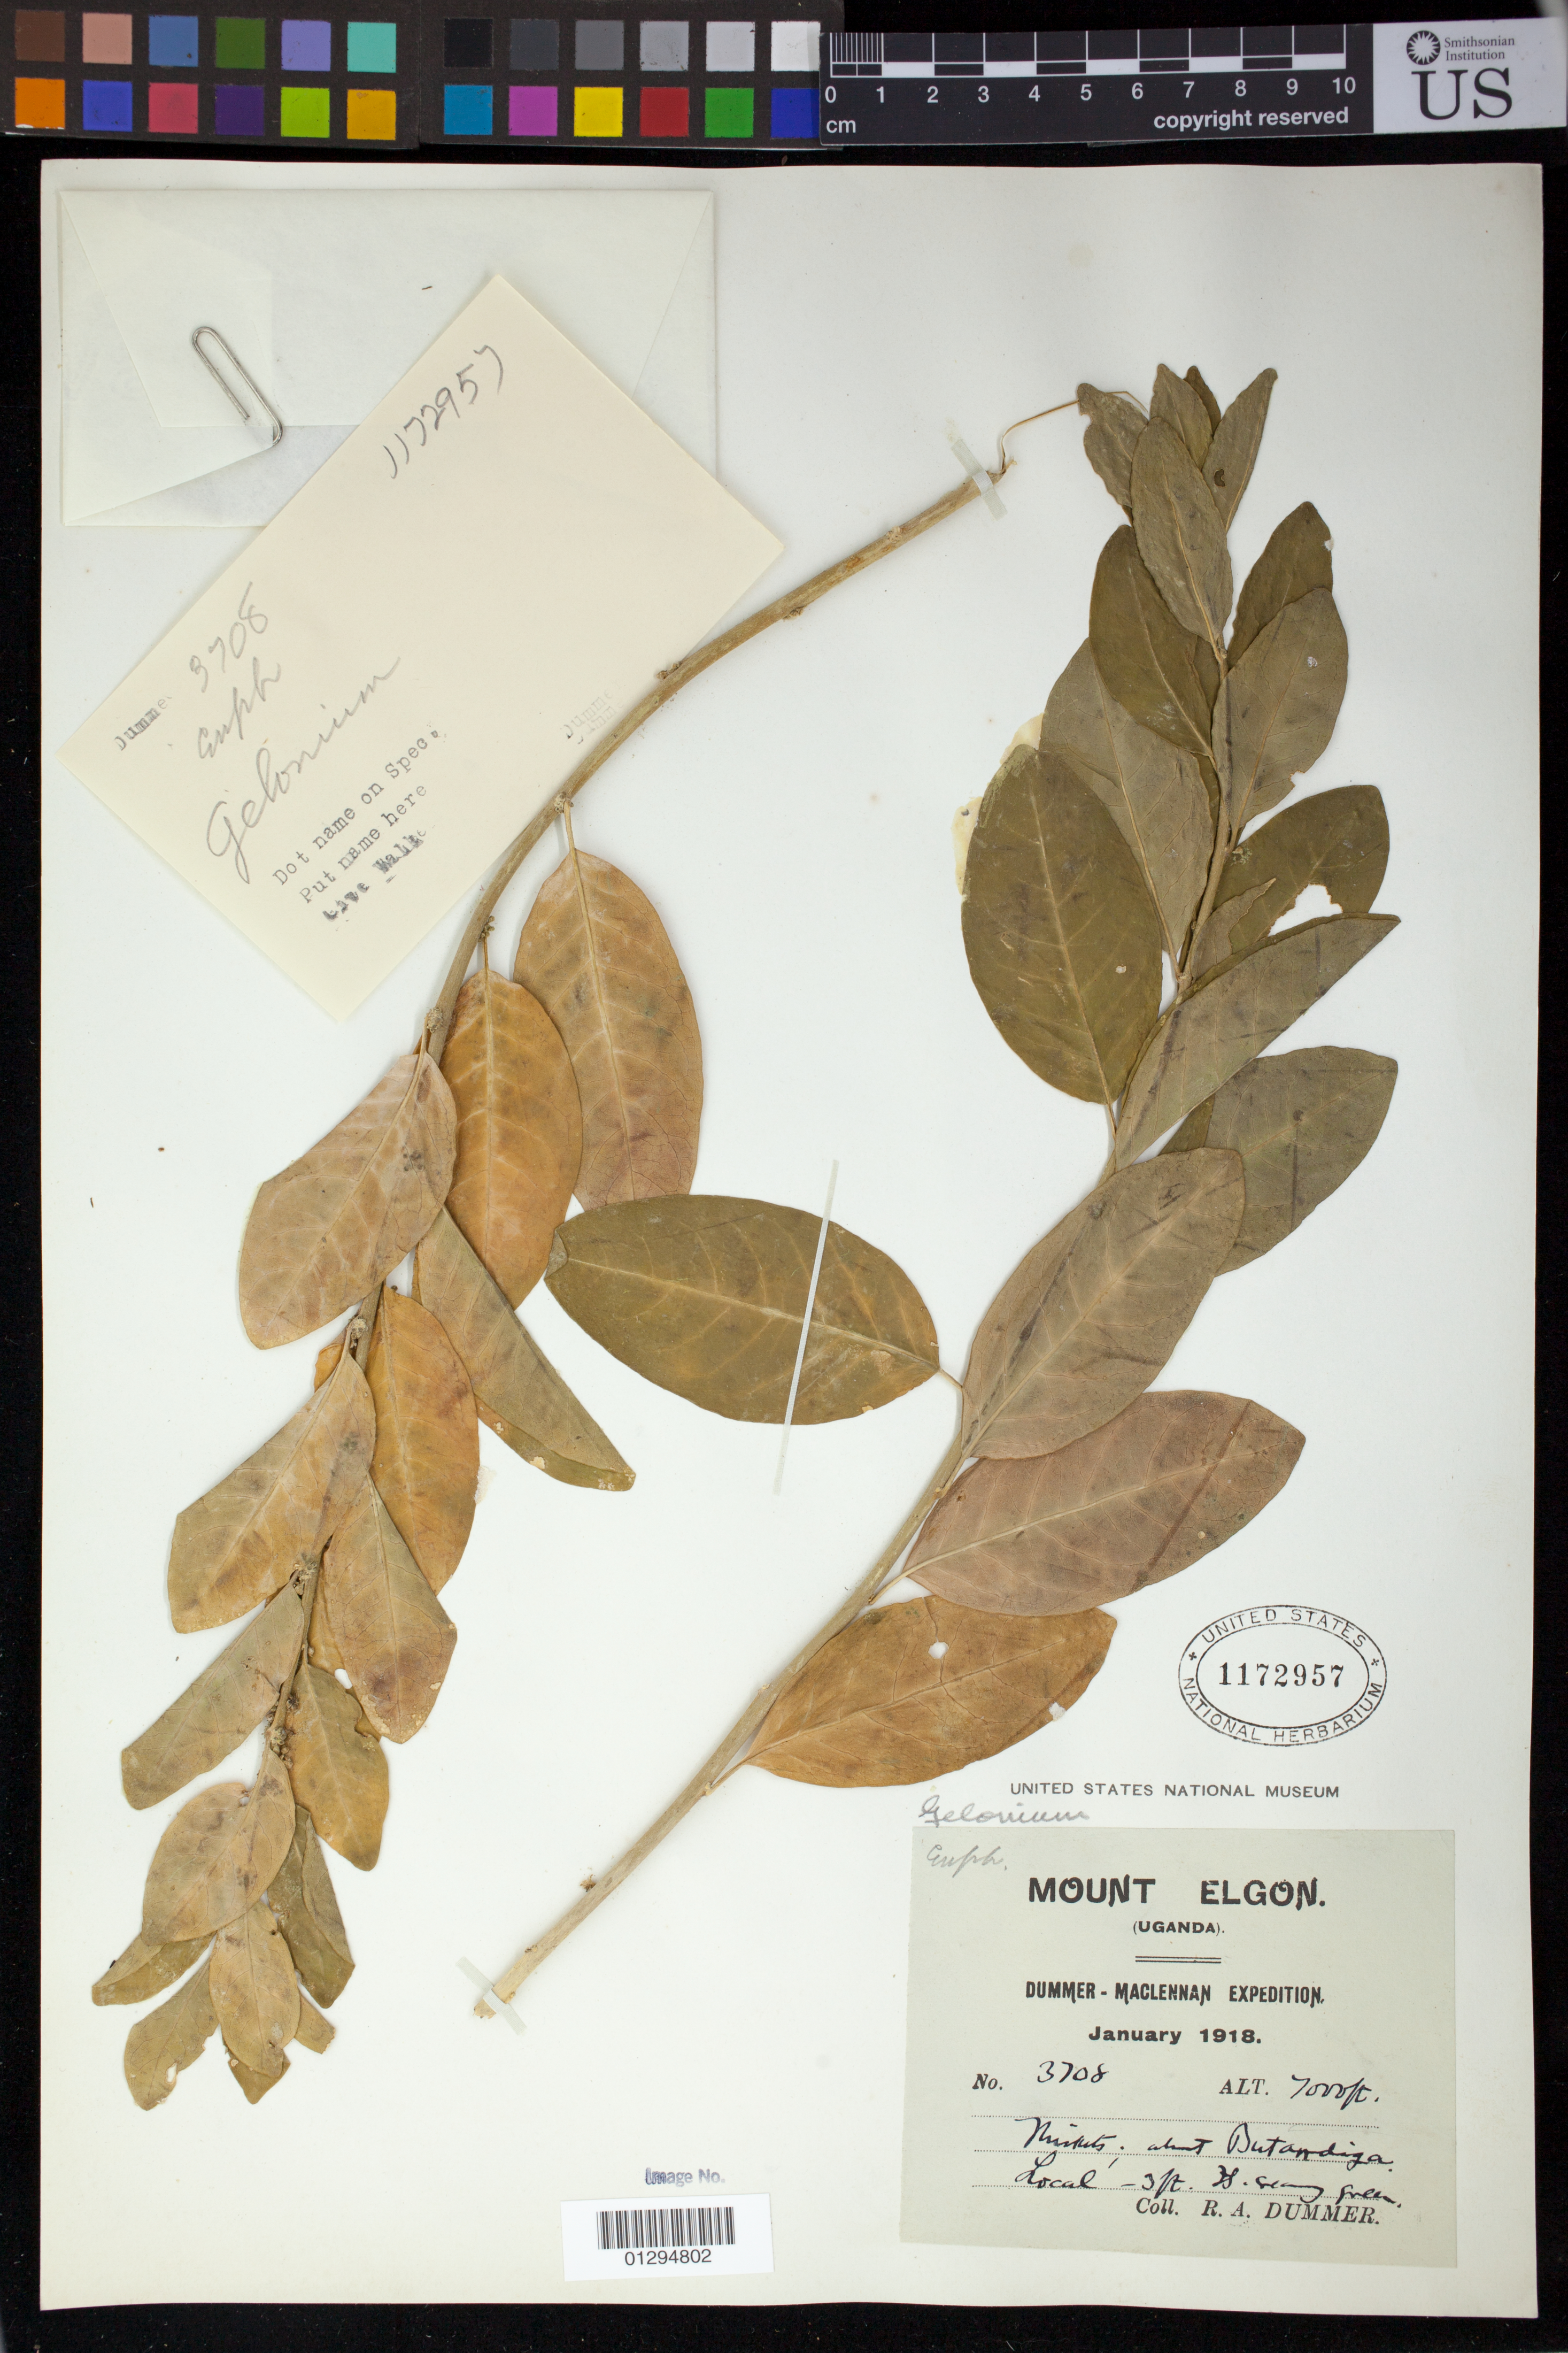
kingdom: Plantae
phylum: Tracheophyta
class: Magnoliopsida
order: Malpighiales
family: Euphorbiaceae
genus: Suregada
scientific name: Suregada sp.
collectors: R. Dümmer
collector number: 3708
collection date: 1918-01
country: Uganda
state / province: Eastern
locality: Mount Elgon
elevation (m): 2134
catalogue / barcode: US 1172957